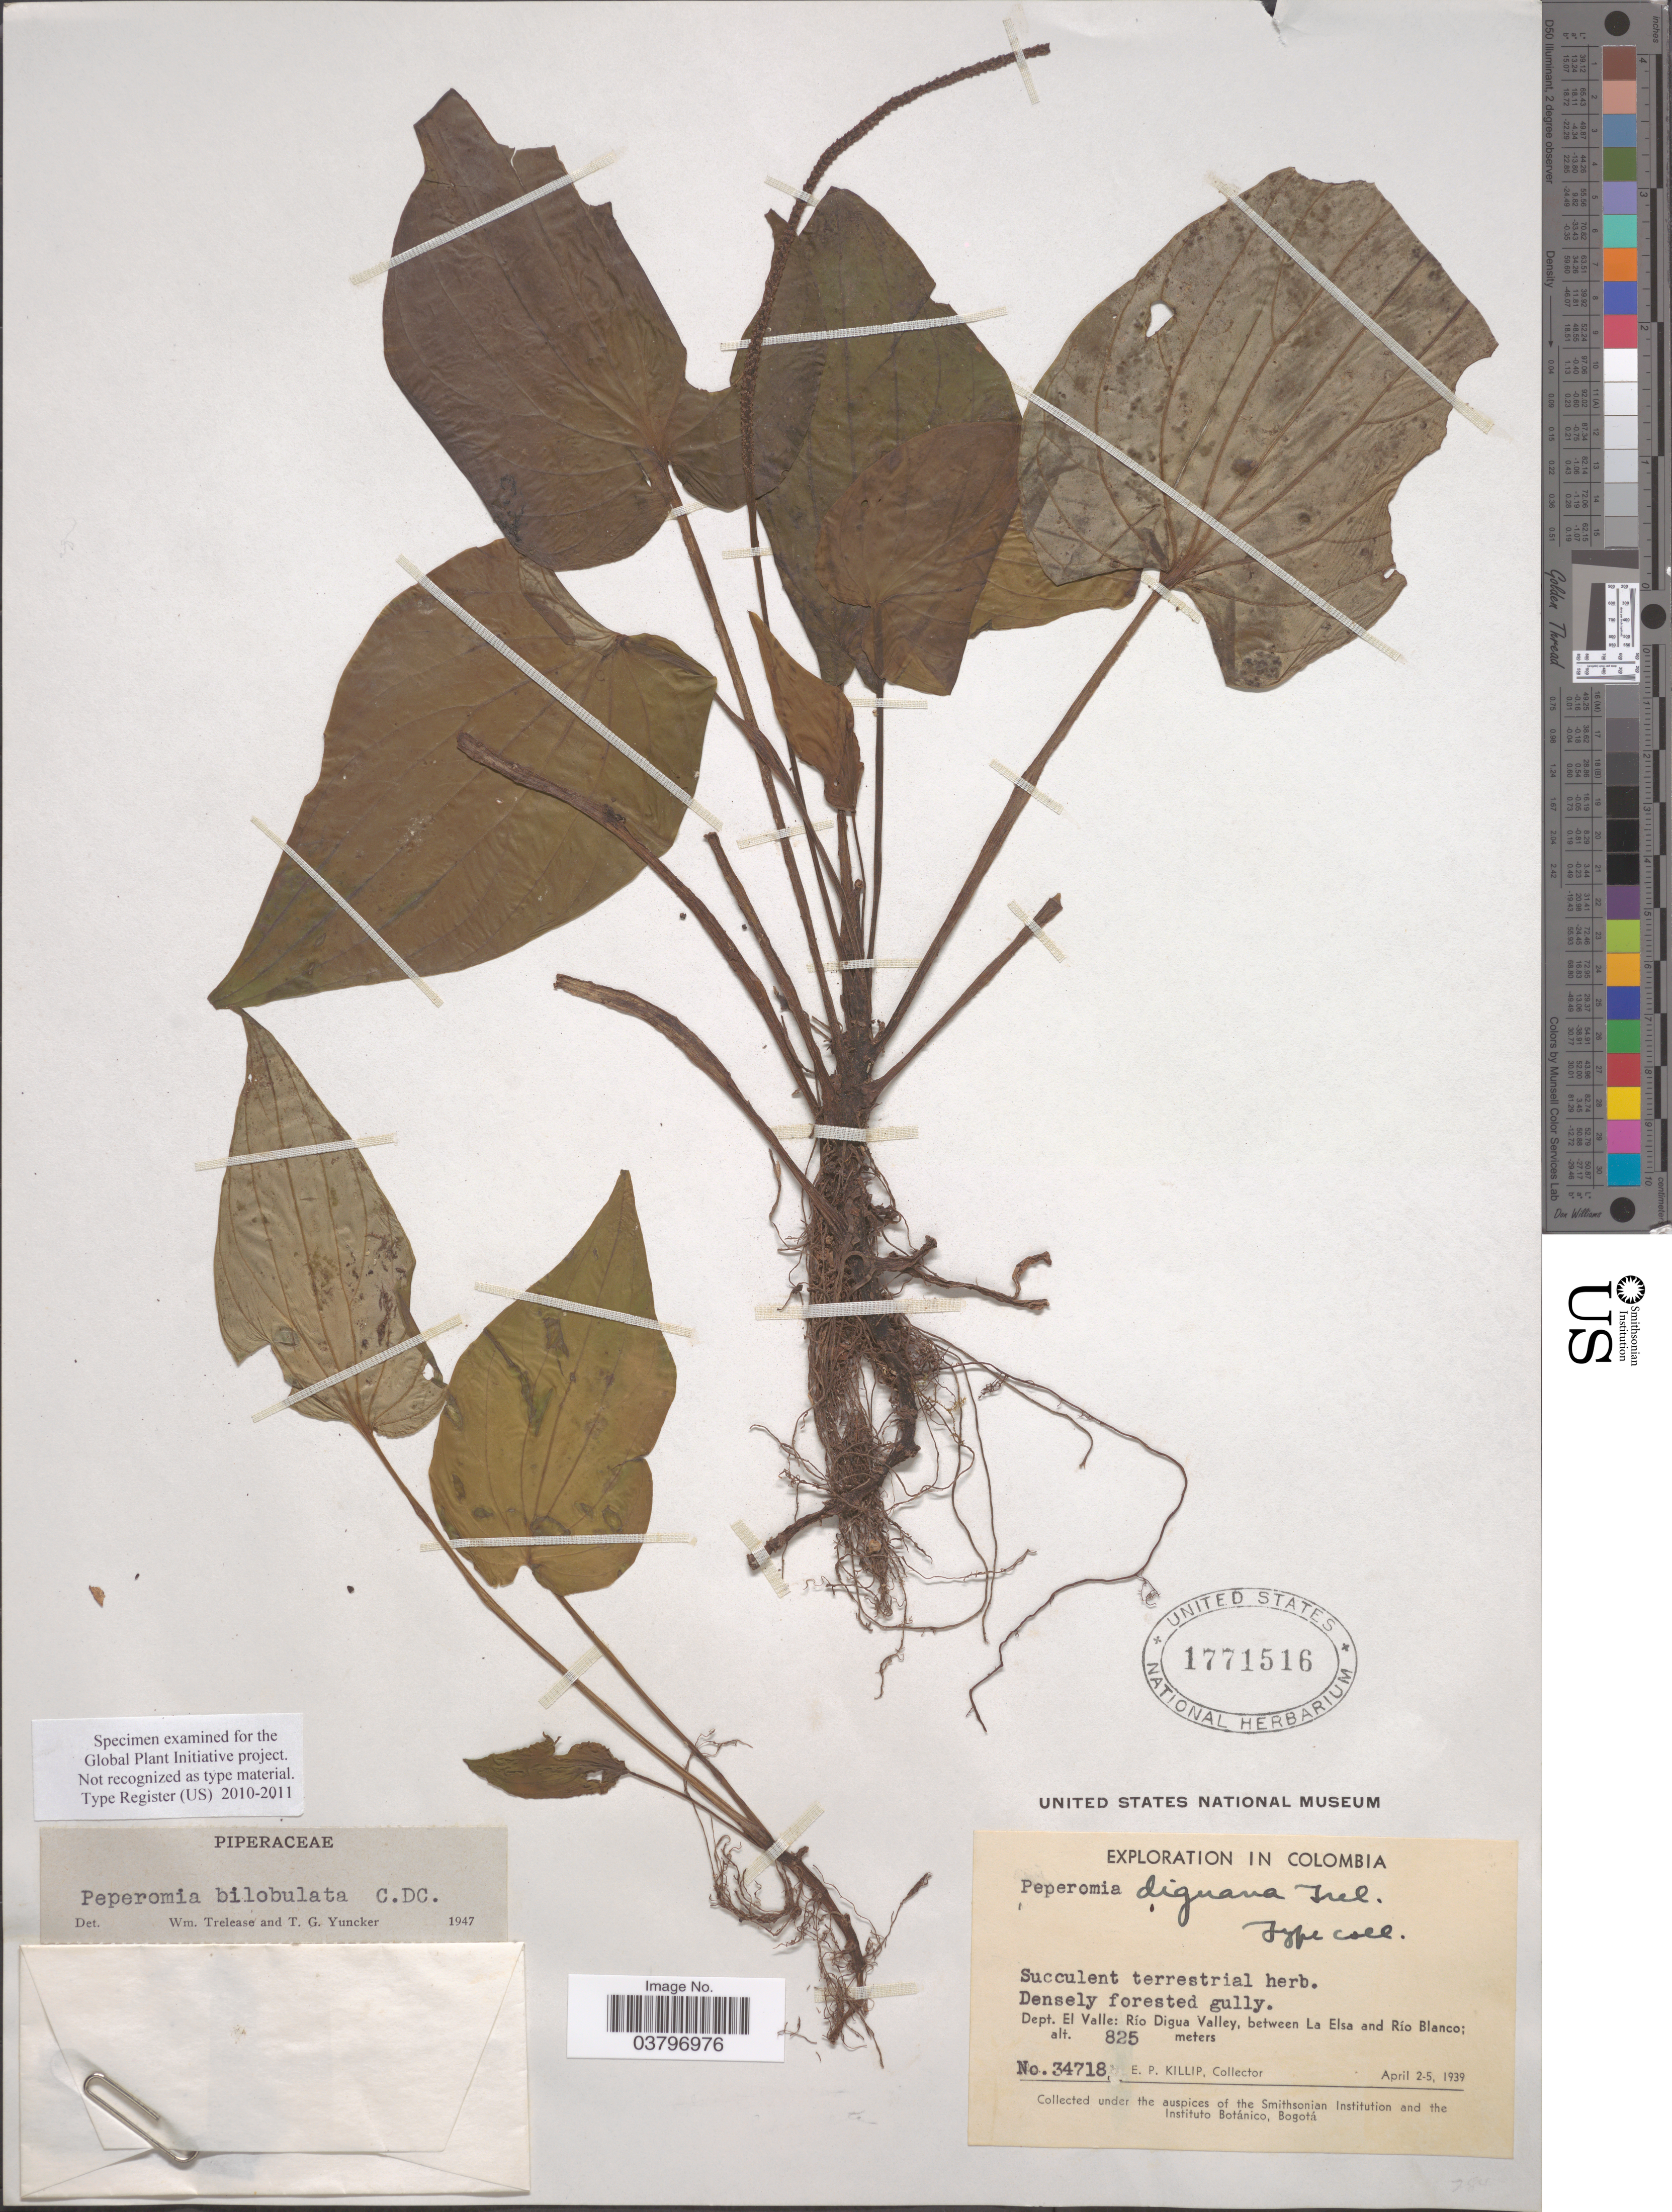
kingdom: Plantae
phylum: Tracheophyta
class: Magnoliopsida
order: Piperales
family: Piperaceae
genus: Peperomia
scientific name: Peperomia bilobulata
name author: C. DC.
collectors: E. P. Killip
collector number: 34718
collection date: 1939-04-02/1939-04-05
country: Colombia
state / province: Valle del Cauca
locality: Dept. El Valle: Río Digua Valley, between La Elsa and Río Blanco.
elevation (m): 825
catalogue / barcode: US 1771516